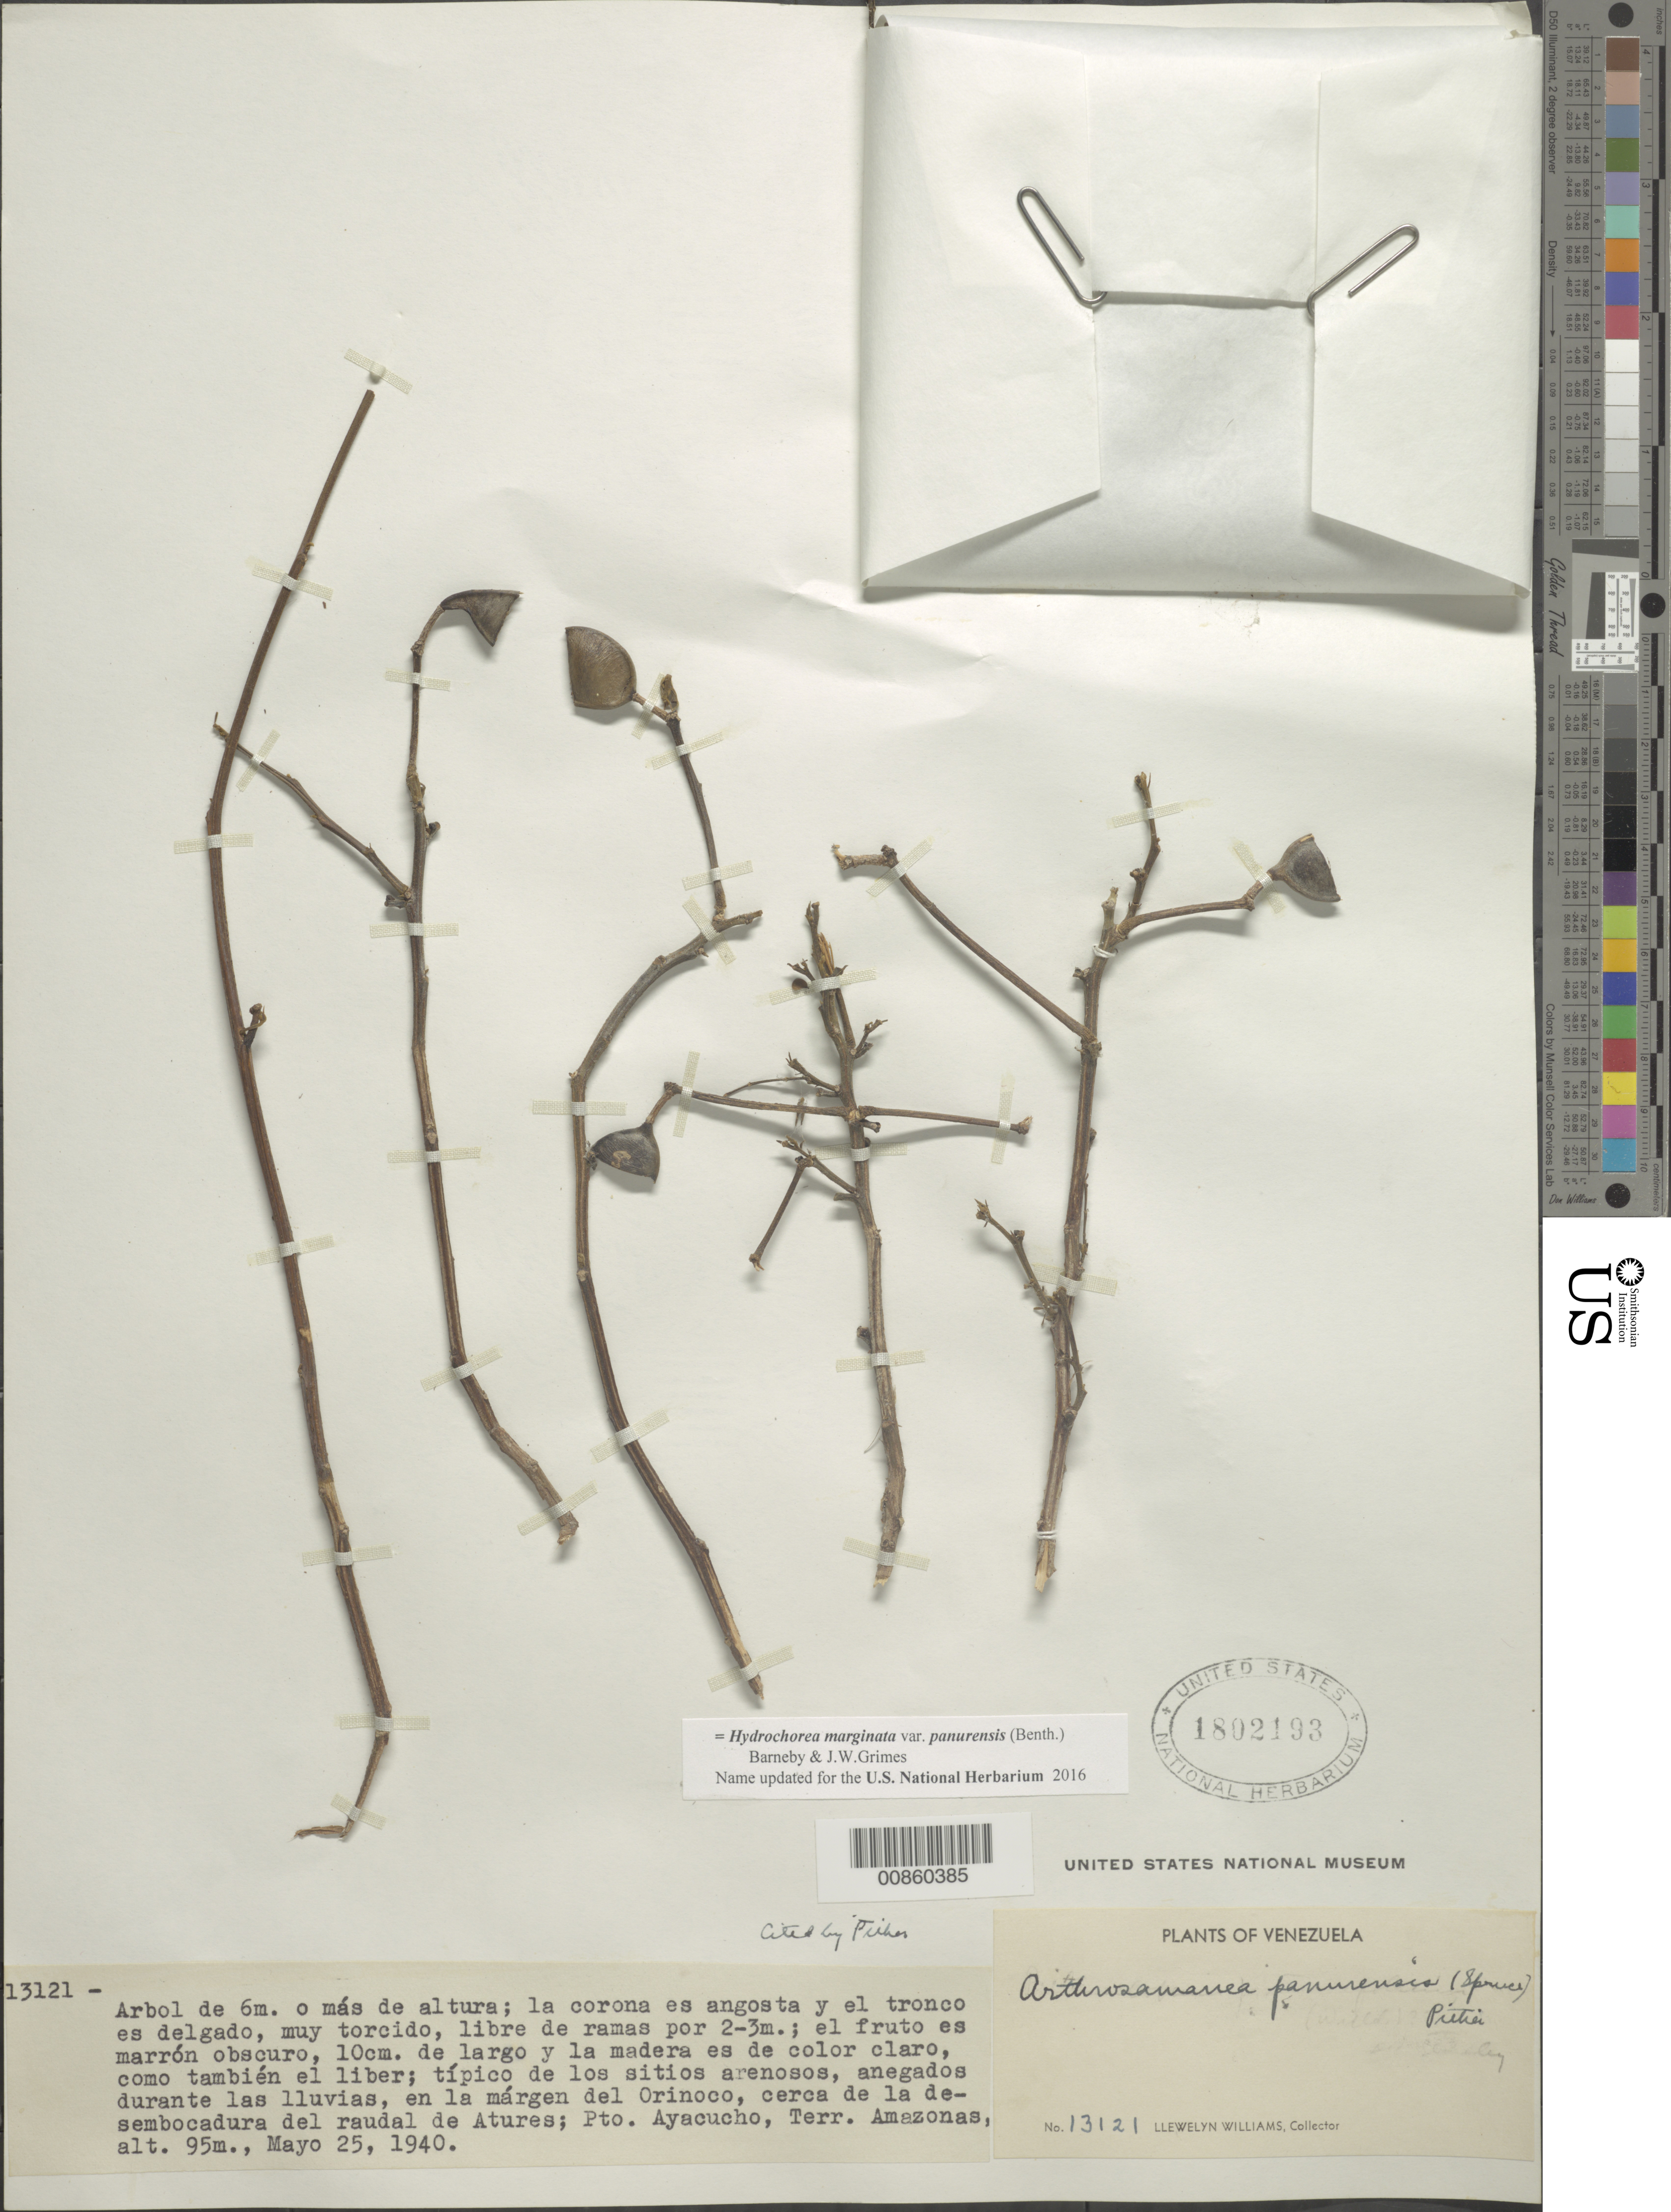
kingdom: Plantae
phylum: Tracheophyta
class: Magnoliopsida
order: Fabales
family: Fabaceae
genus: Hydrochorea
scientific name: Hydrochorea panurensis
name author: (Spruce ex Benth.) M.V.B. Soares et al.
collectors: Ll. Williams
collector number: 13121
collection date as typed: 25-May-40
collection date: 1940-05-25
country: Venezuela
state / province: Amazonas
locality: Puerto Ayacucho, margen del Orinoco, cerca de la desembocadura del raudal de Atures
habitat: Tipico de los sitios arenosos, anegados durante las lluvias, en la margen del Orinoco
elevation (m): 95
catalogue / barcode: US 1802193